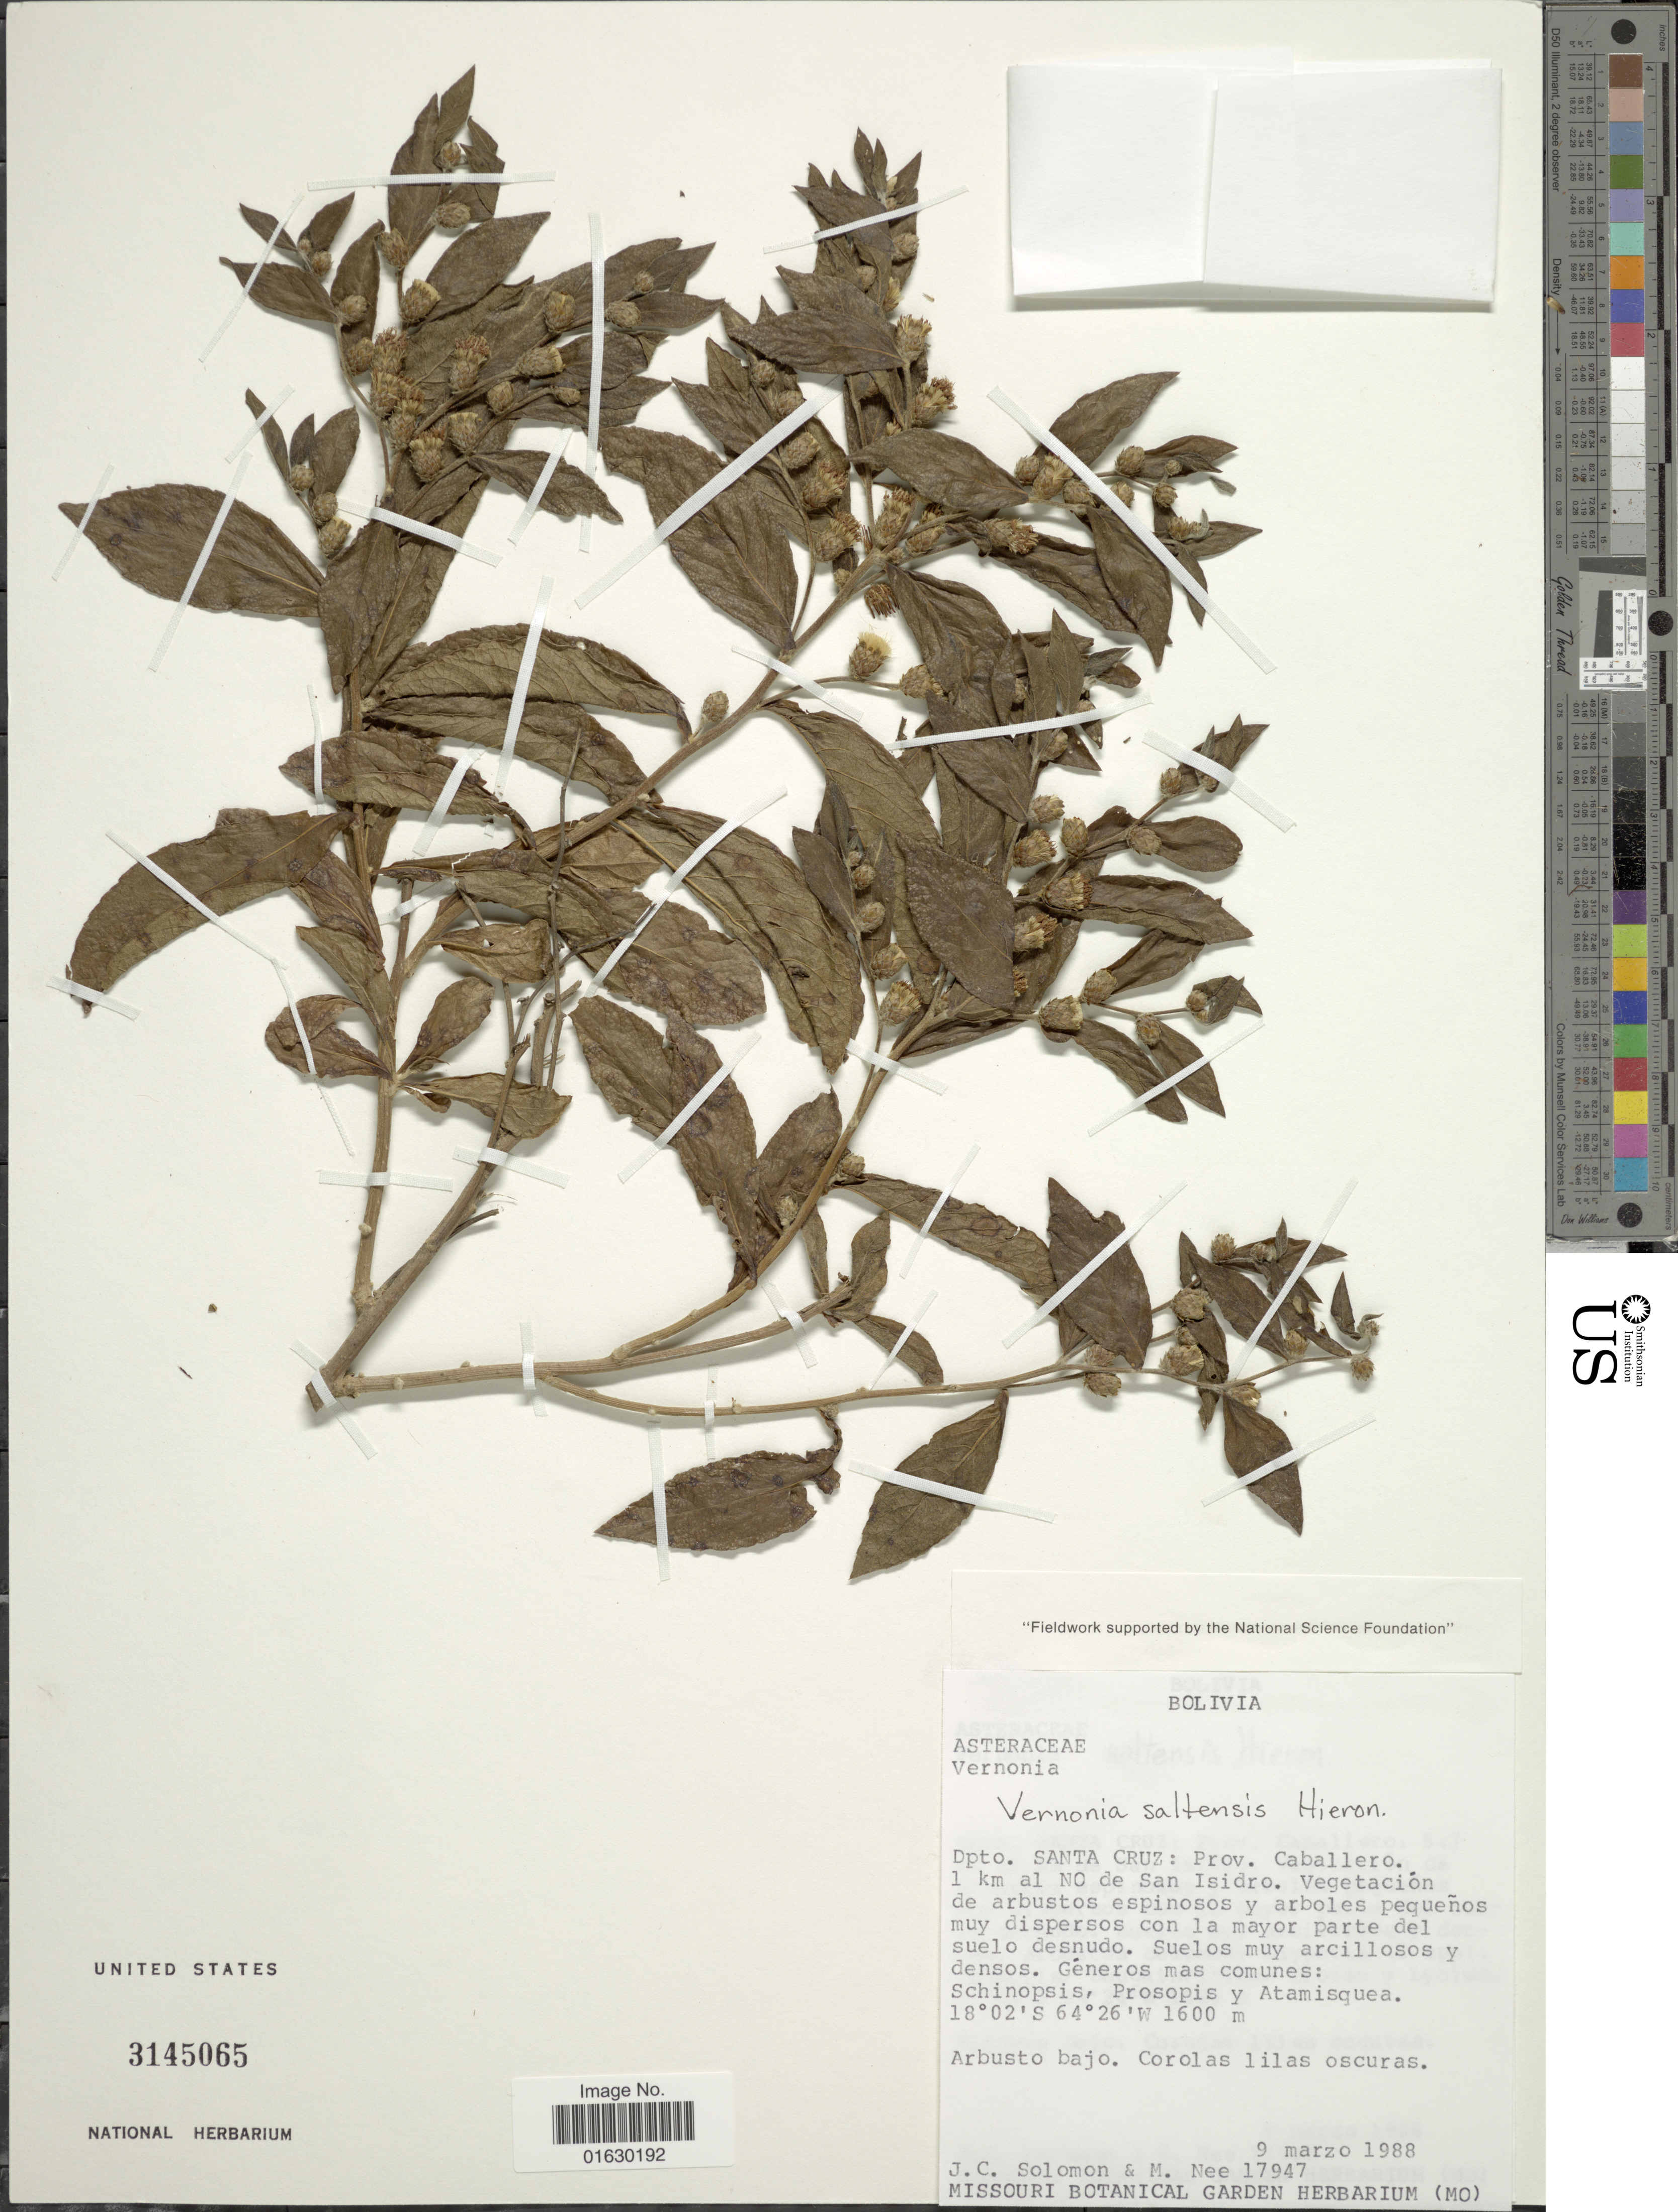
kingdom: Plantae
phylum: Tracheophyta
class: Magnoliopsida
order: Asterales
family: Asteraceae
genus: Lessingianthus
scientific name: Lessingianthus saltensis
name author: (Hieron.) H. Rob.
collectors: J. C. Solomon & M. Nee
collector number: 17947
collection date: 1988-03-09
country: Bolivia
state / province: Santa Cruz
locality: Dpto. Santa Cruz, Prov. Caballero, 1 km al NO de San Isidro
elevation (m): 1600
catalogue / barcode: US 3145065